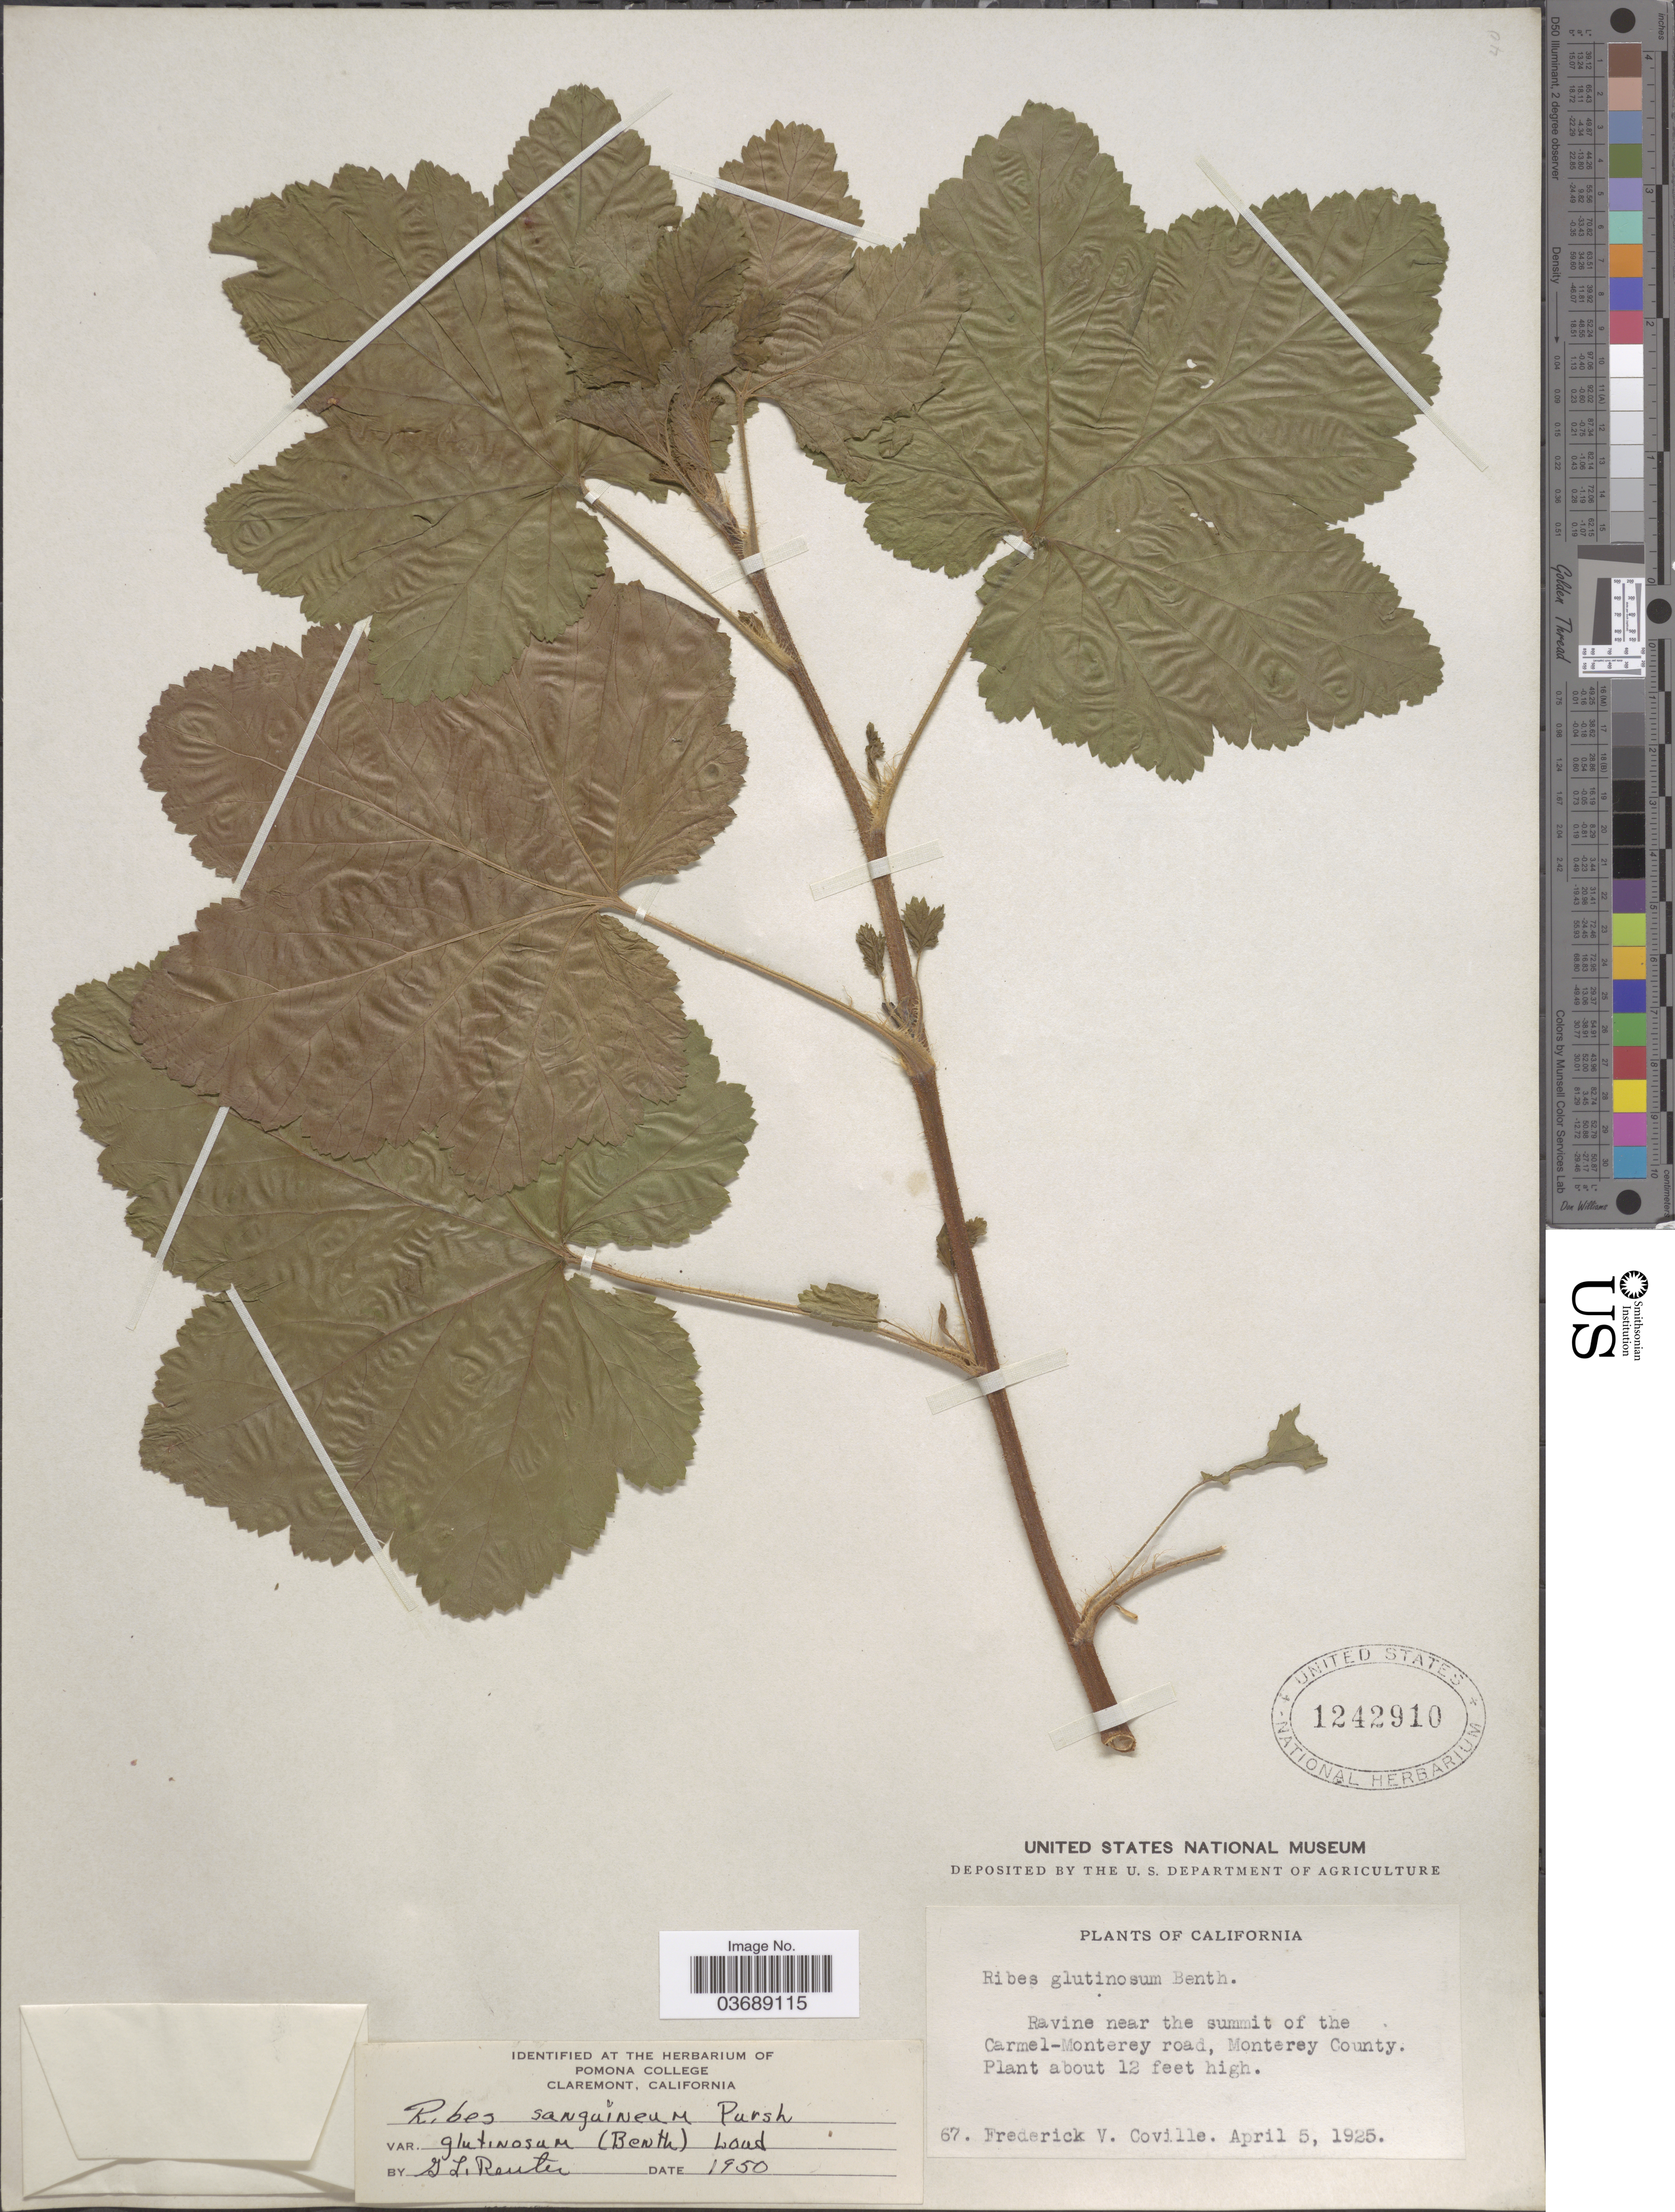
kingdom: Plantae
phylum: Tracheophyta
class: Magnoliopsida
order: Saxifragales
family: Grossulariaceae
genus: Ribes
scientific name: Ribes sanguineum var. glutinosum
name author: (Benth.) Loudon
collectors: F. V. Coville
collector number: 67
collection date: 1925-04-05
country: United States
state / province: California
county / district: Monterey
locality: Ravine near the summit of the Carmel-Monterey road, Monterey County.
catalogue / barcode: US 1242910